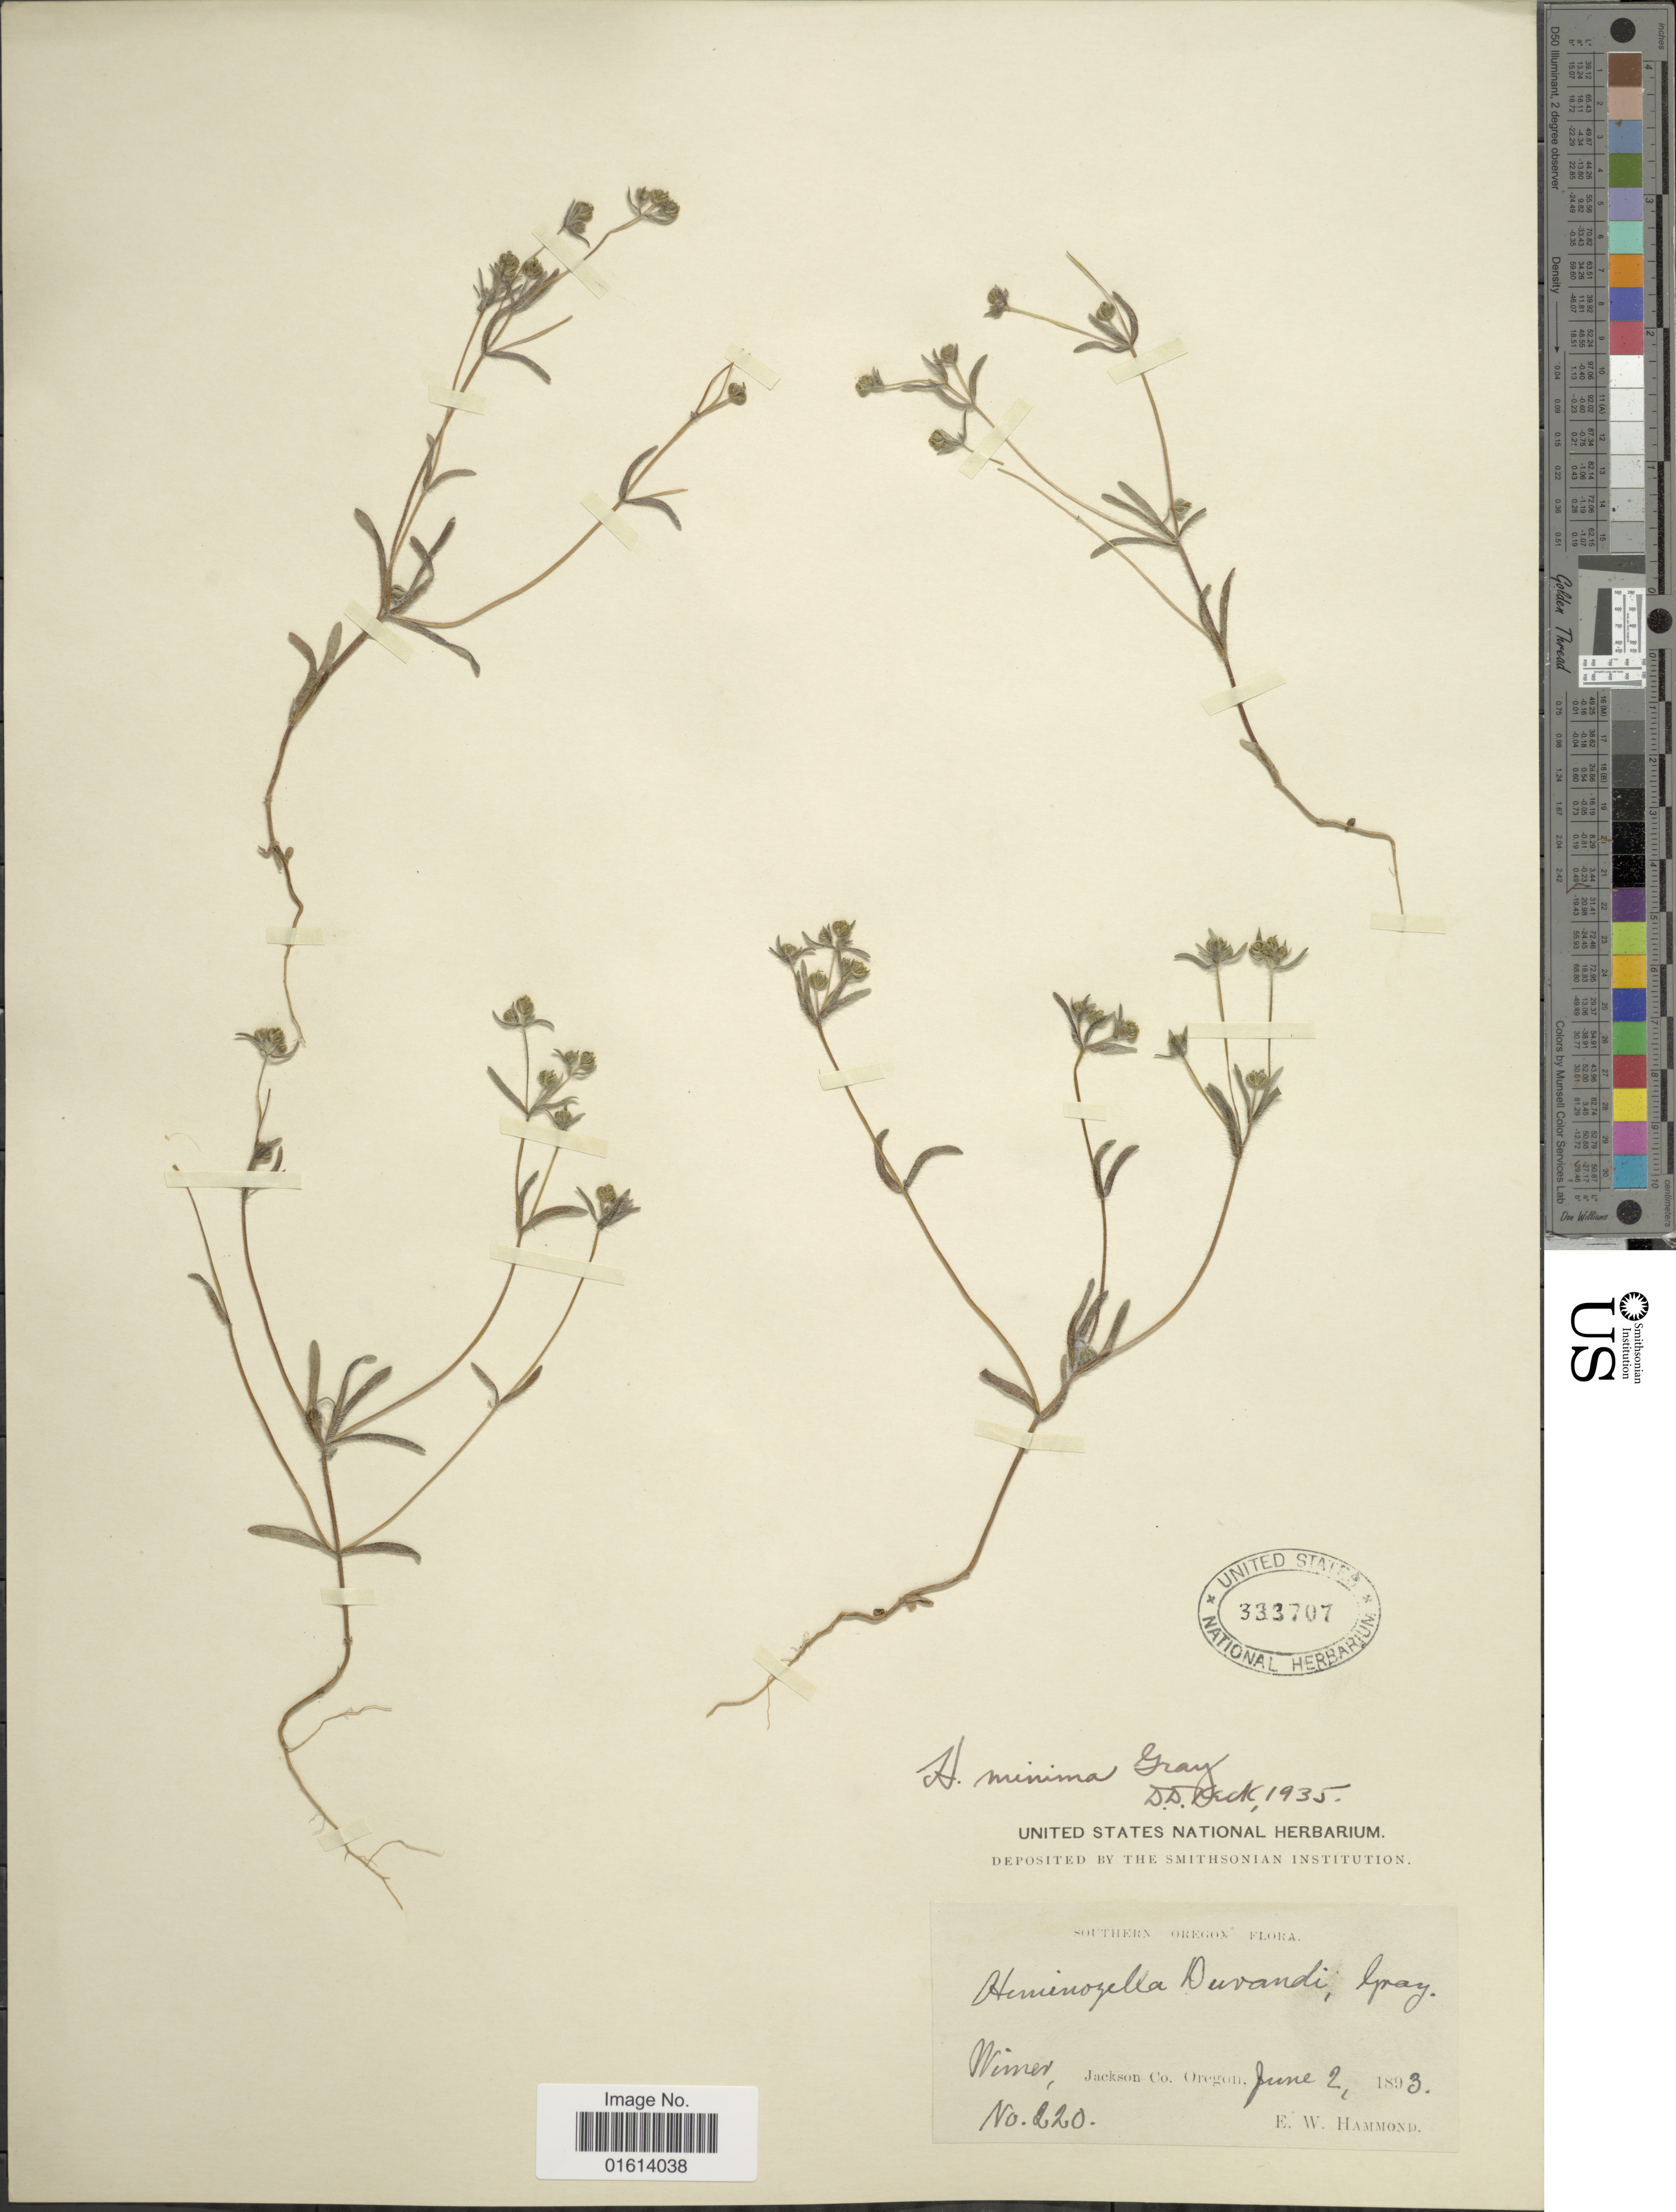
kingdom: Plantae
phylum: Tracheophyta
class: Magnoliopsida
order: Asterales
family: Asteraceae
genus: Hemizonella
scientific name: Hemizonella minima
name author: (A. Gray) A. Gray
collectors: E. Hammond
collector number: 220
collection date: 1893-06-02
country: United States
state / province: Oregon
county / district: Jackson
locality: Southern Oregon, Wimer, Jackson Co.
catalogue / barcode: US 333707